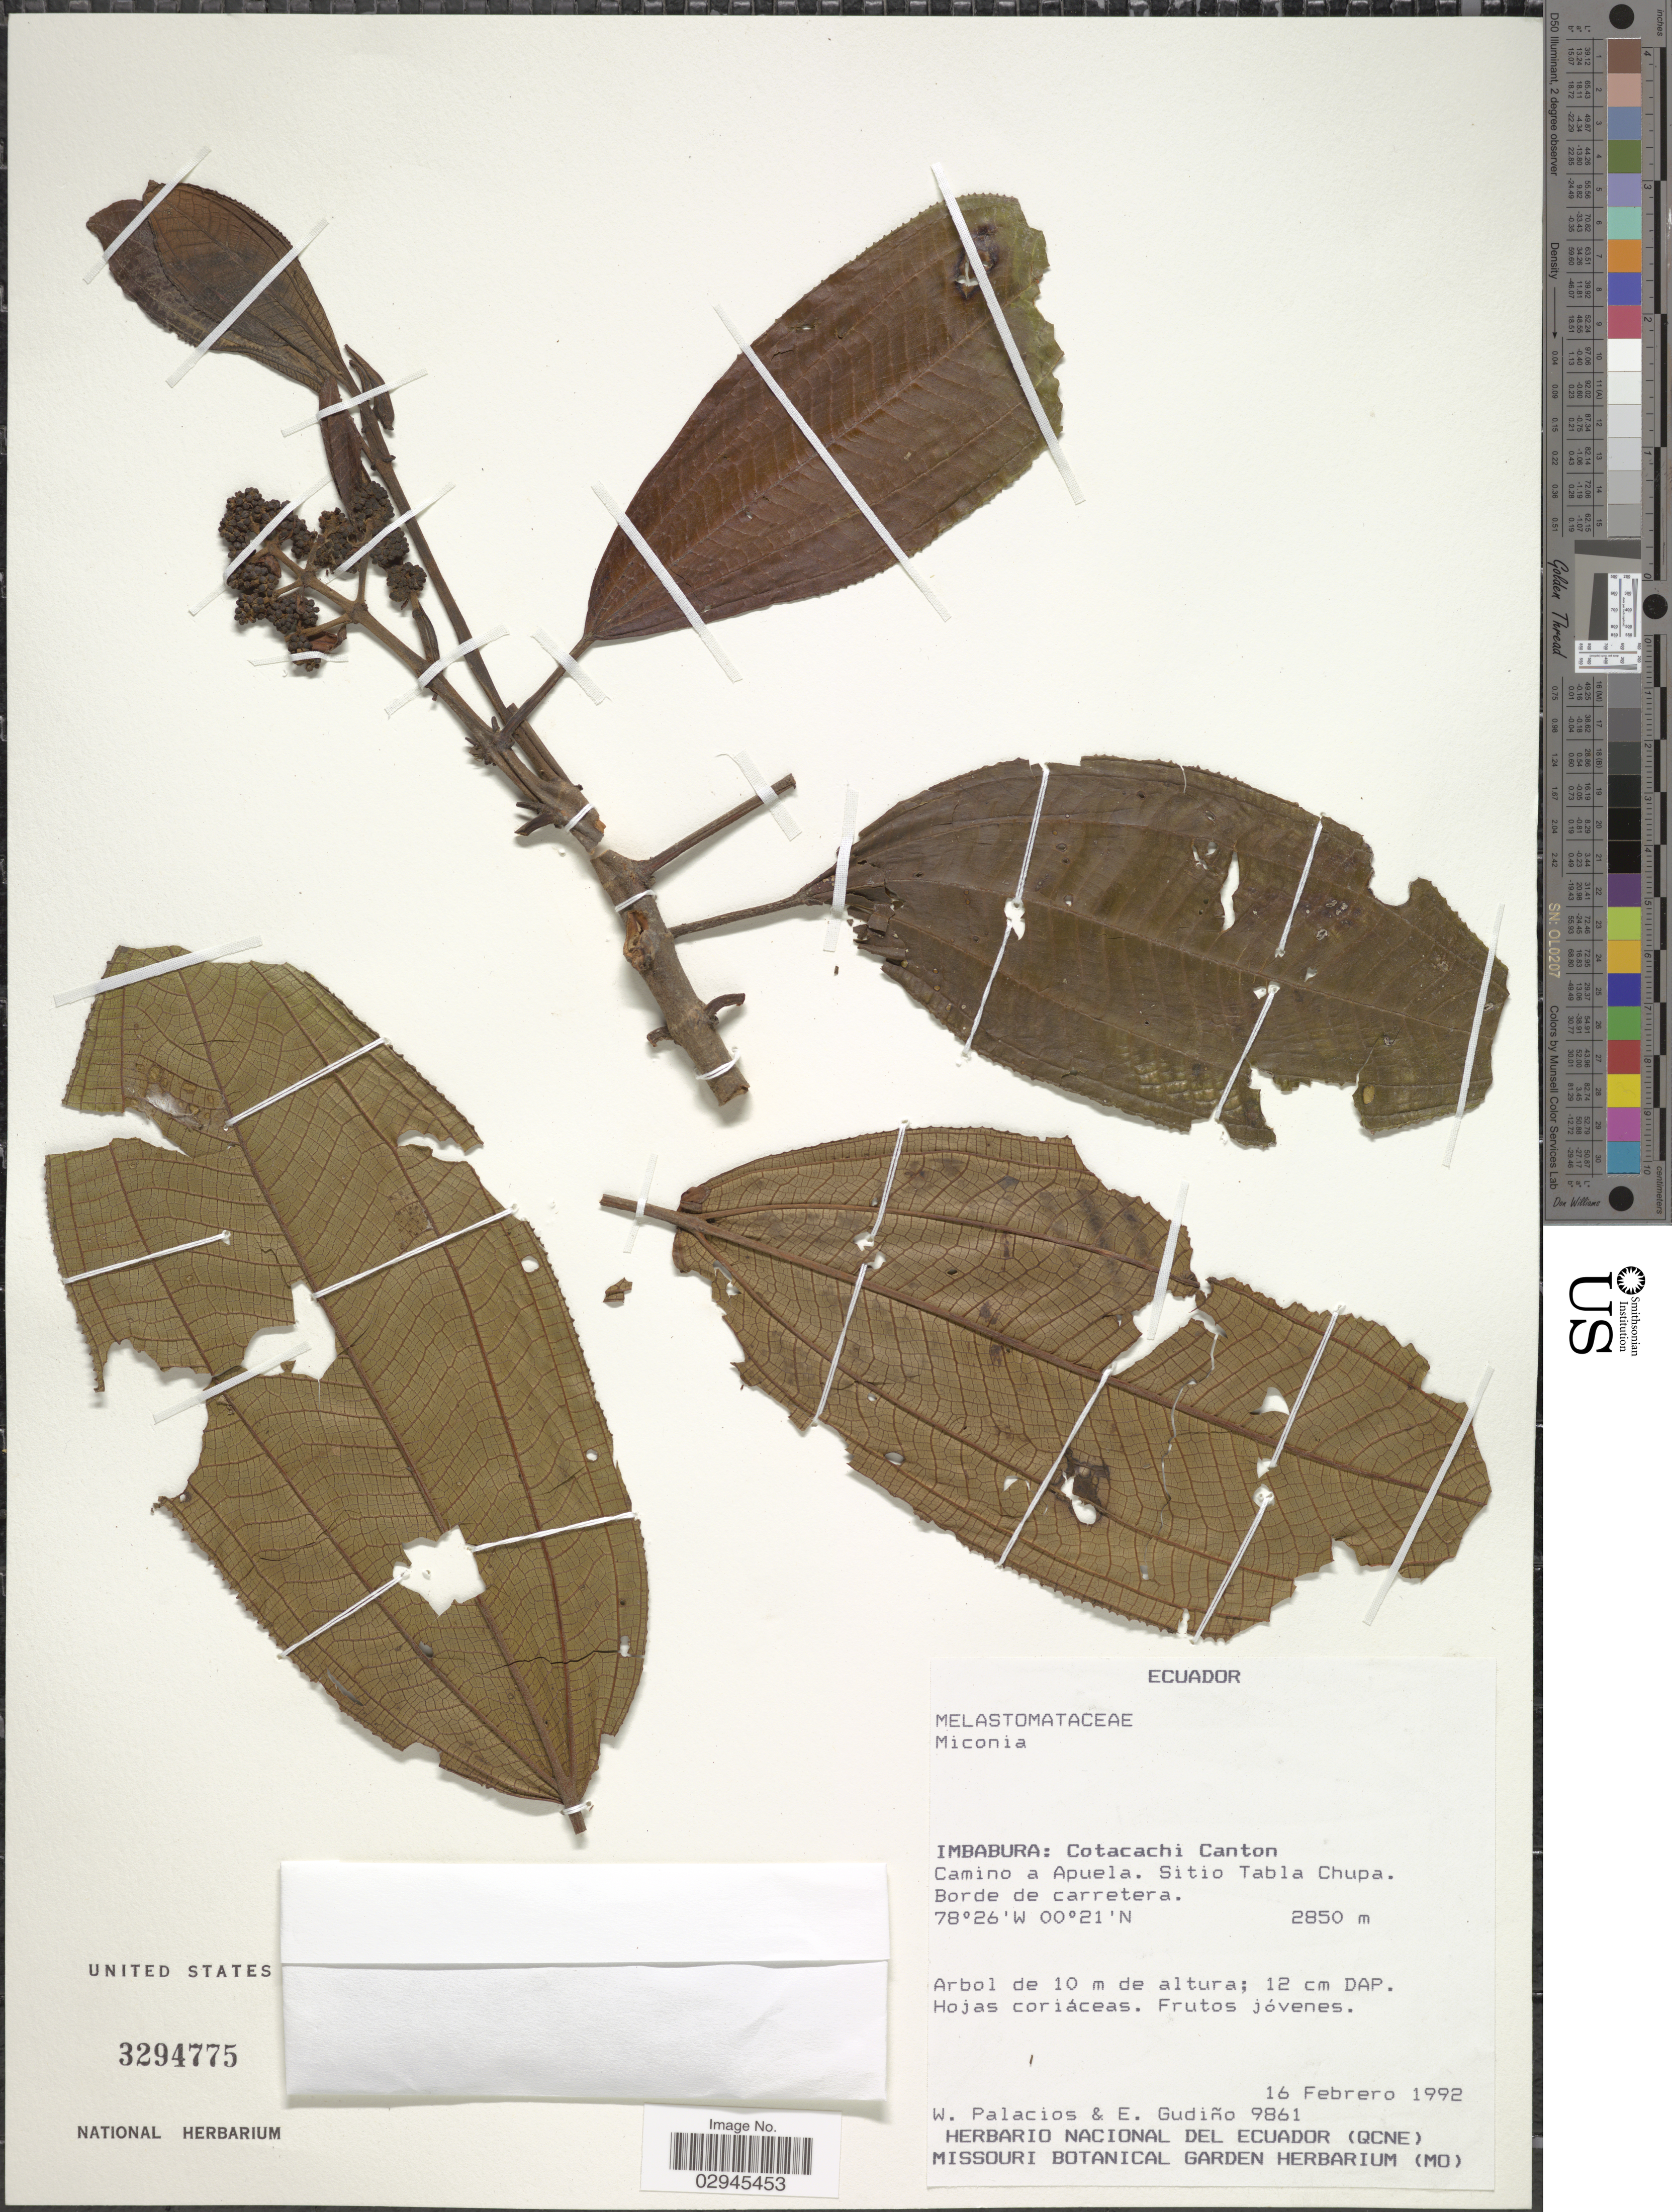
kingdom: Plantae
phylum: Tracheophyta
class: Magnoliopsida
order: Myrtales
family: Melastomataceae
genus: Miconia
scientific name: Miconia sp.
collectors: W. Palacios & E. Gudiño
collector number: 9861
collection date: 1992-02-16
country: Ecuador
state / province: Imbabura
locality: Cotacachi Canton. Camino a Apuela. Sitio Tabla Chupa. Borde de carretera.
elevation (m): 2850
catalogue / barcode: US 3294775